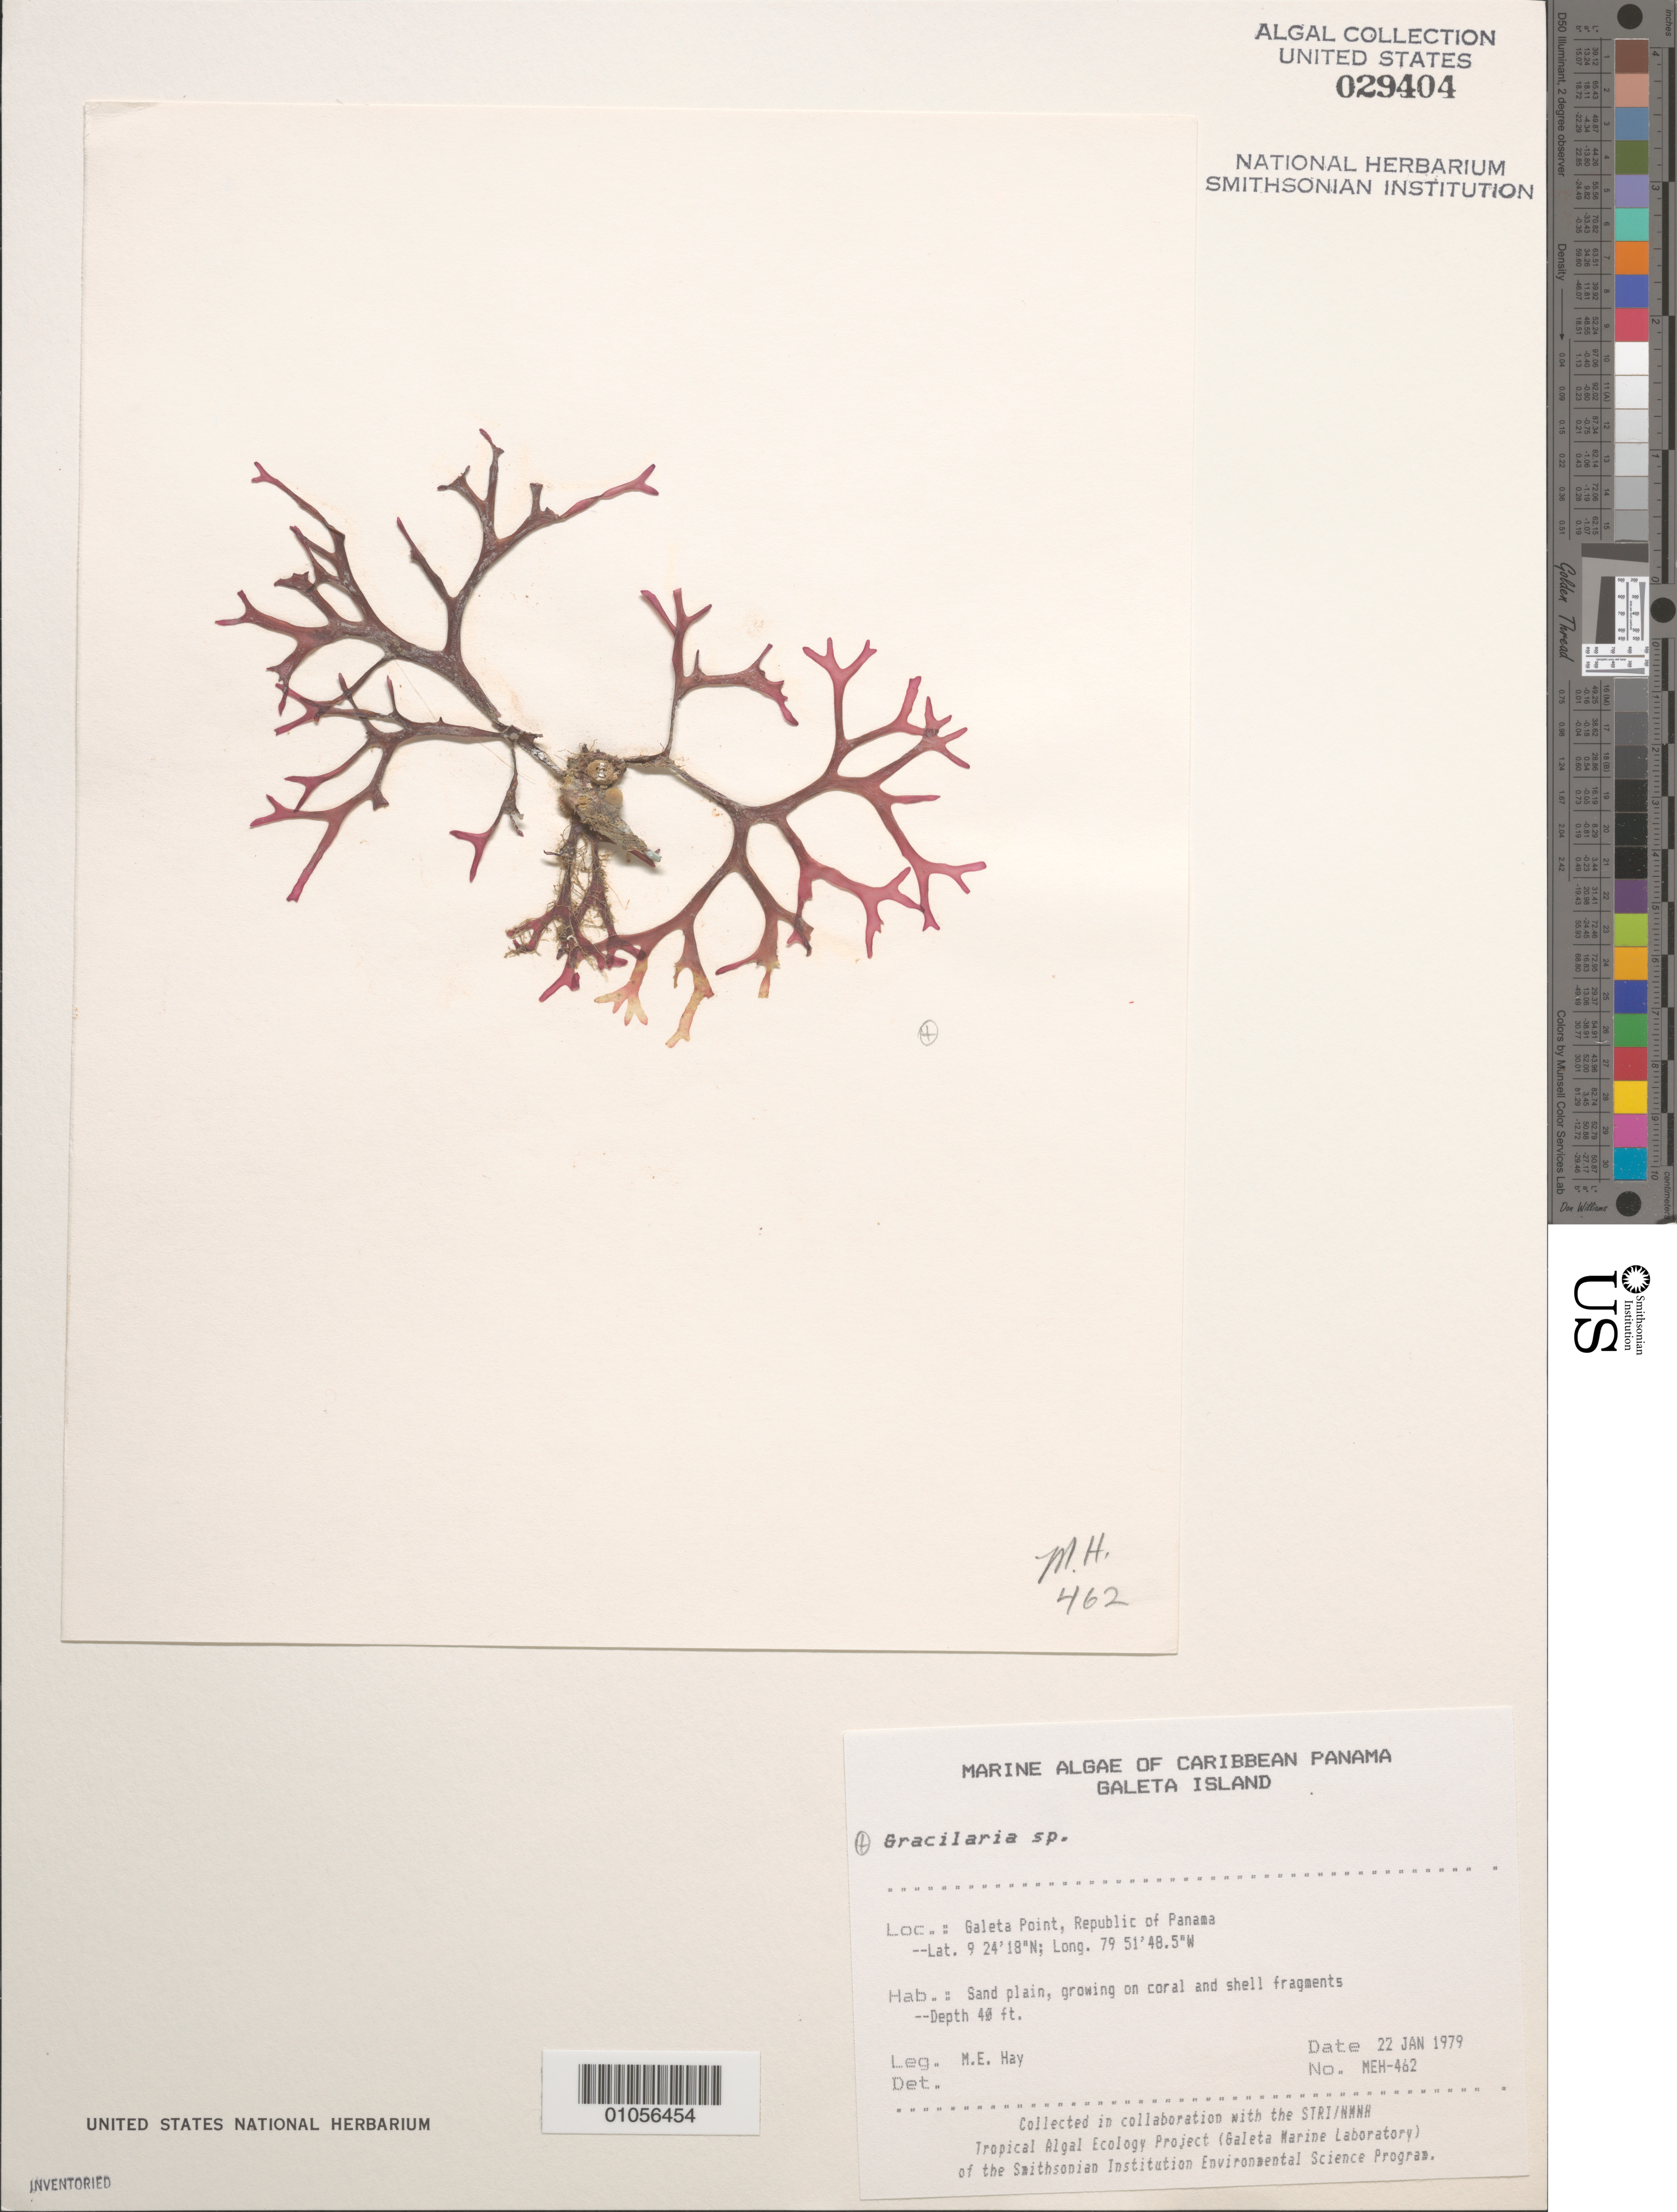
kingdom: Plantae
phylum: Rhodophyta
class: Florideophyceae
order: Gracilariales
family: Gracilariaceae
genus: Gracilaria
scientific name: Gracilaria sp.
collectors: M. E. Hay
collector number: MEH-462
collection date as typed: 22 Jan 1979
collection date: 1979-01-22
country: Panama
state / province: Colón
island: Galeta Island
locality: Galeta Point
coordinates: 9 24' 18" N, 79 51' 48.5" W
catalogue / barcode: US 29404